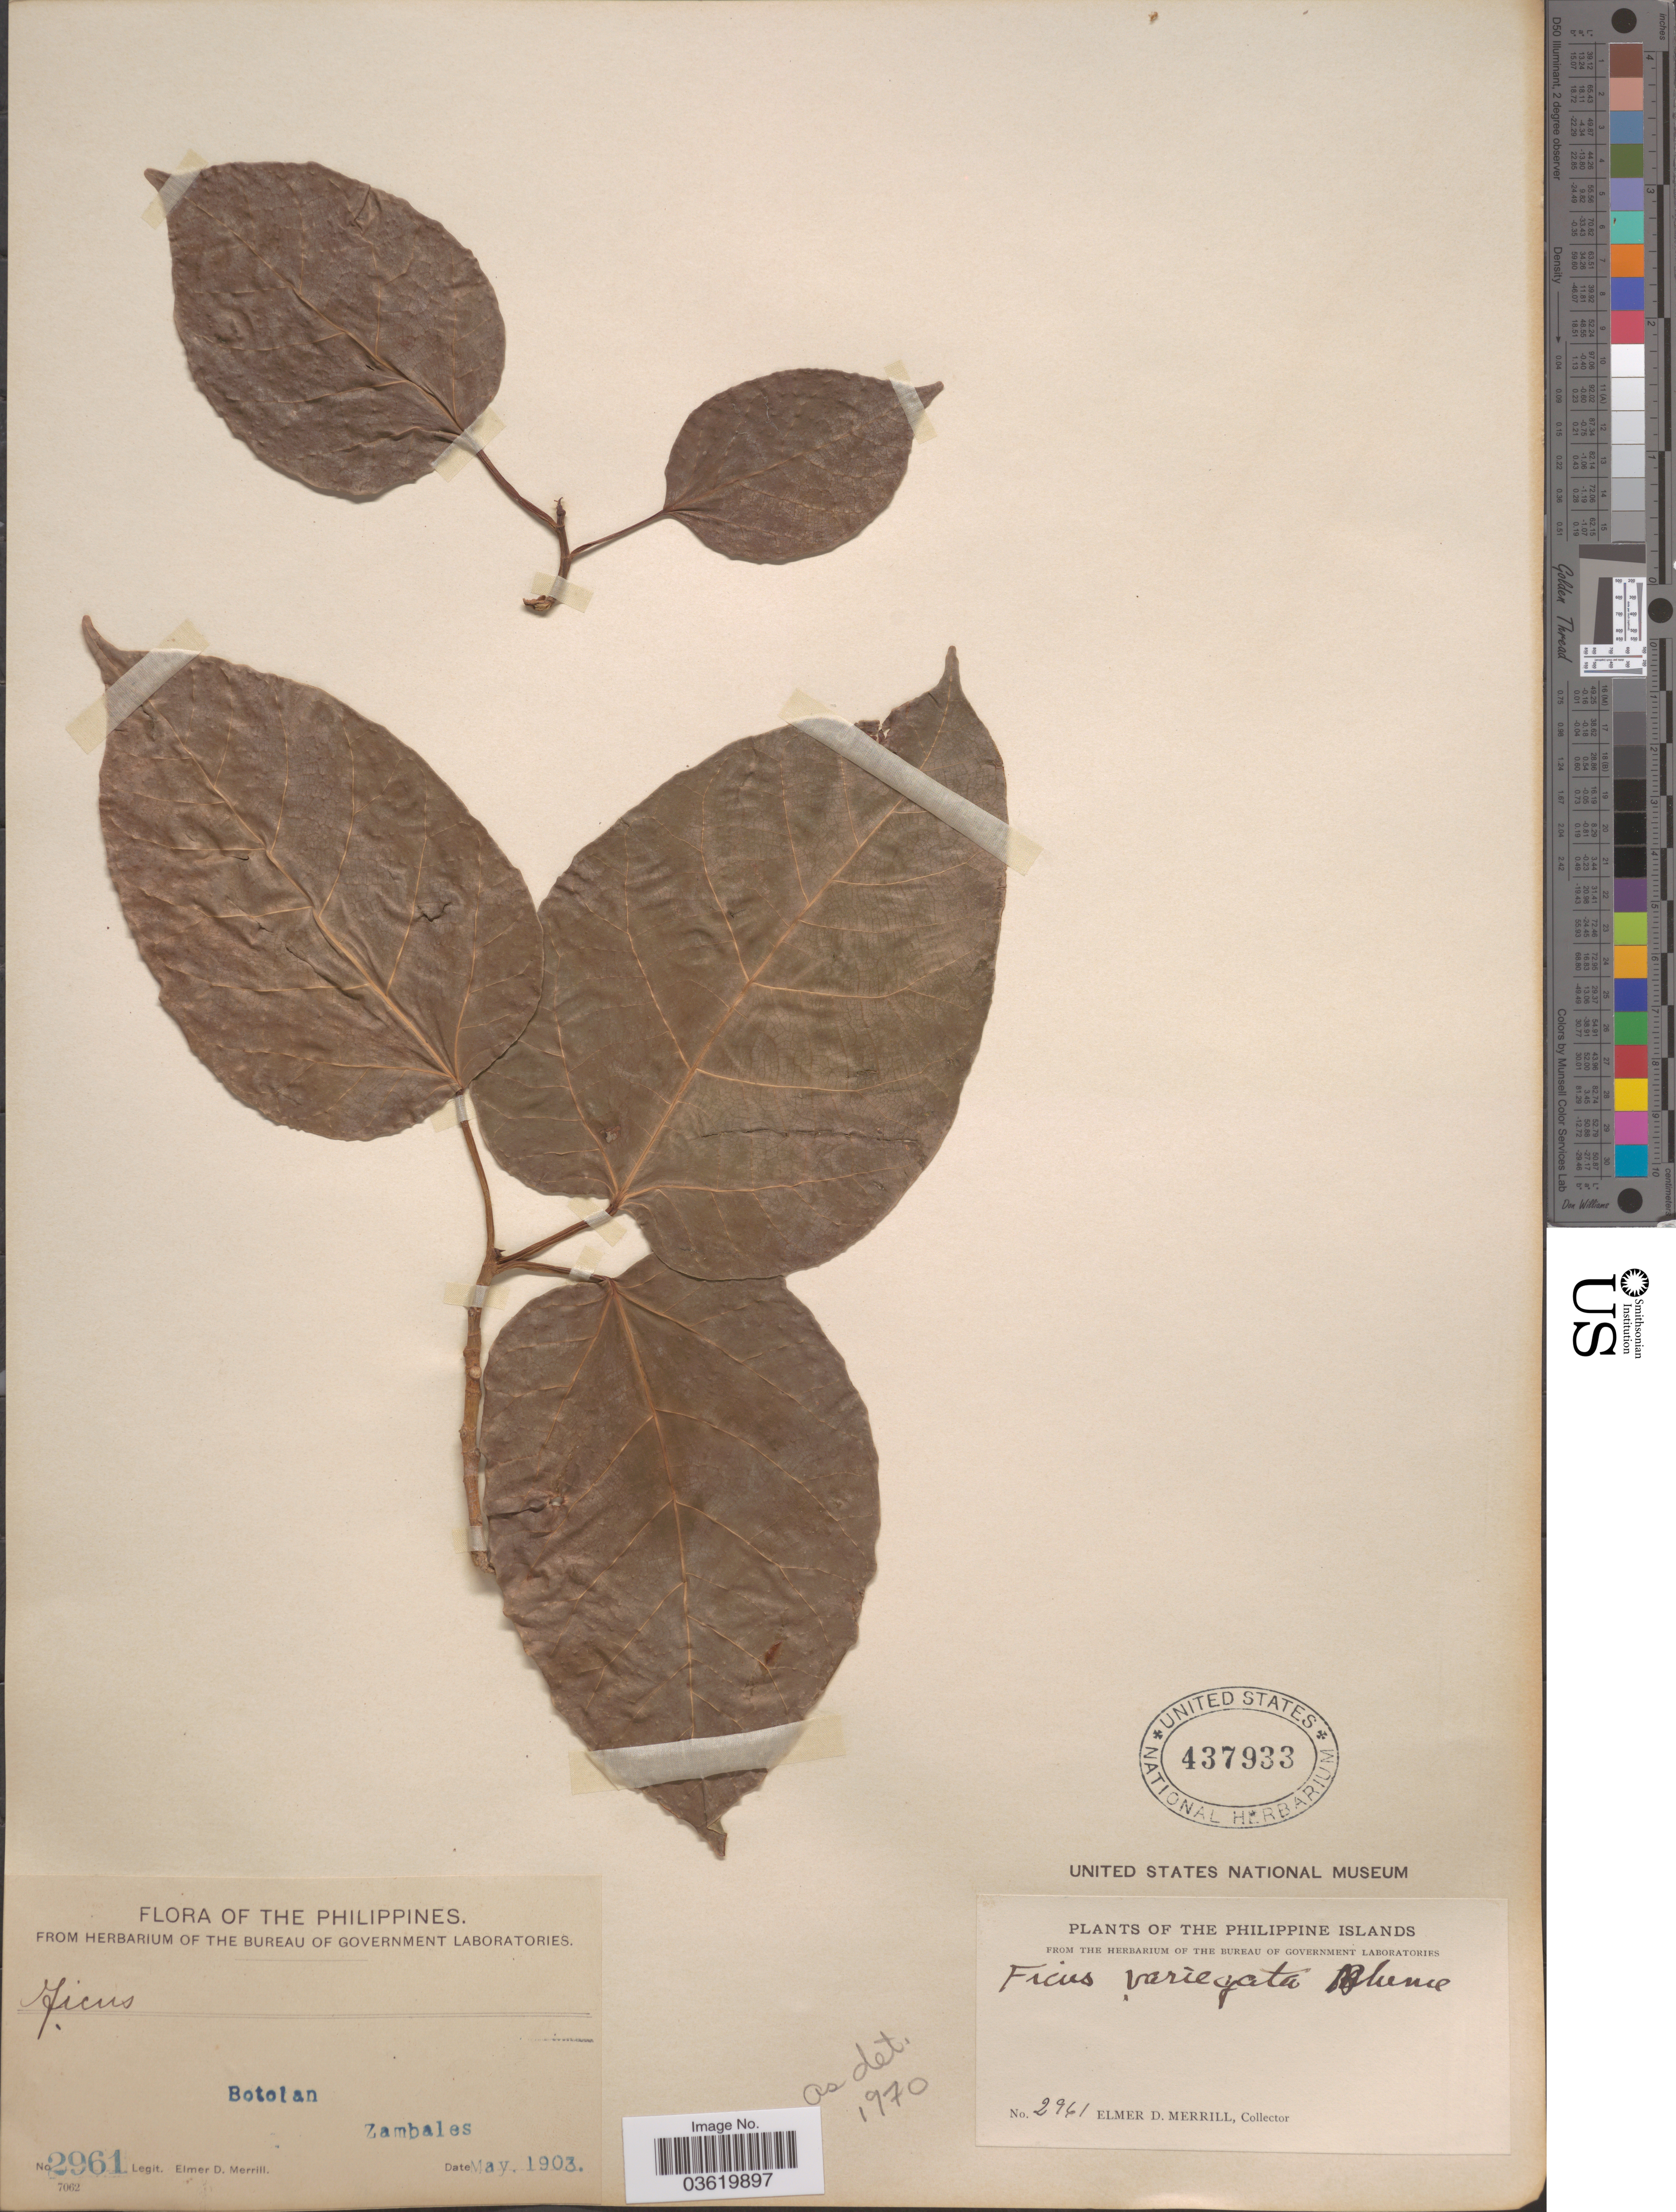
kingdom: Plantae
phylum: Tracheophyta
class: Magnoliopsida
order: Rosales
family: Moraceae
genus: Ficus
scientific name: Ficus variegata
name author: Blume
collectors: E. D. Merrill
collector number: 2961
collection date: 1903-05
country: Philippines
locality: Philippine Islands. Botolan. Zambales.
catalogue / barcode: US 437933